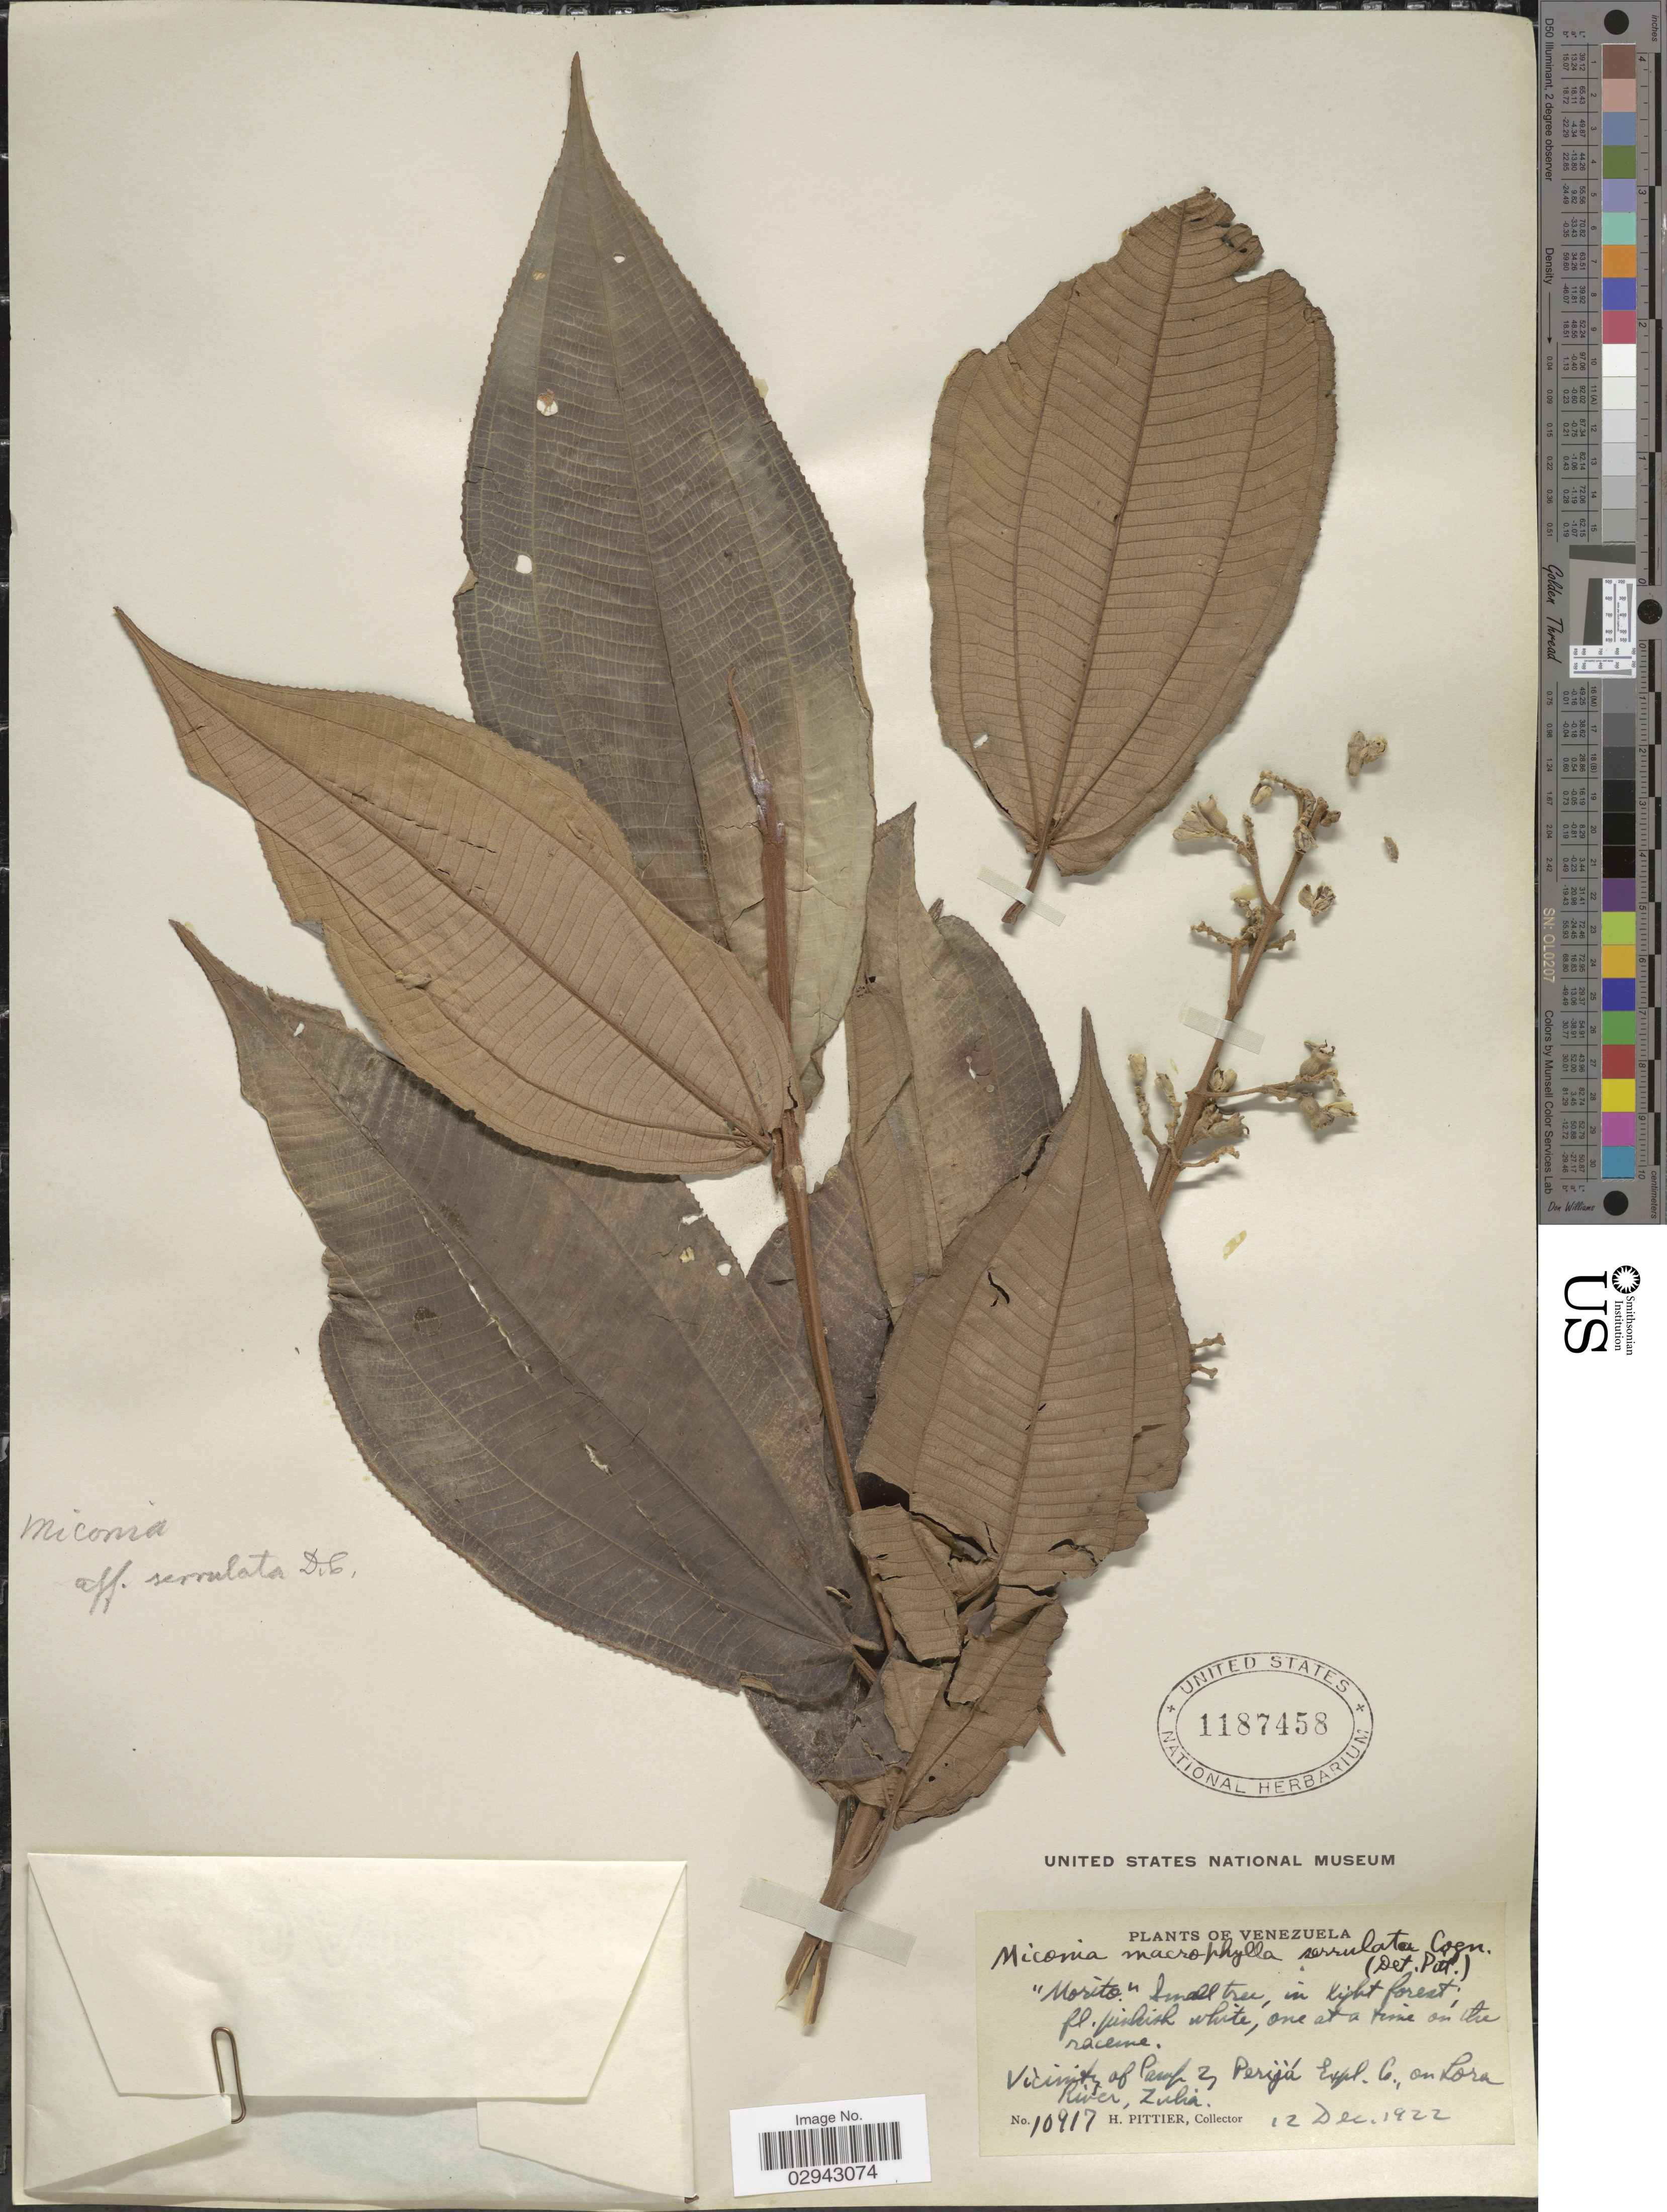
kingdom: Plantae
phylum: Tracheophyta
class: Magnoliopsida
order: Myrtales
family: Melastomataceae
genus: Miconia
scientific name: Miconia serrulata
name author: (DC.) Naudin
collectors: H. F. Pittier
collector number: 10917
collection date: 1922-12-12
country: Venezuela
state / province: Zulia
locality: Vicinity of Camp 2, Perijá Expl. Co., on Lora River.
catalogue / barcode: US 1187458